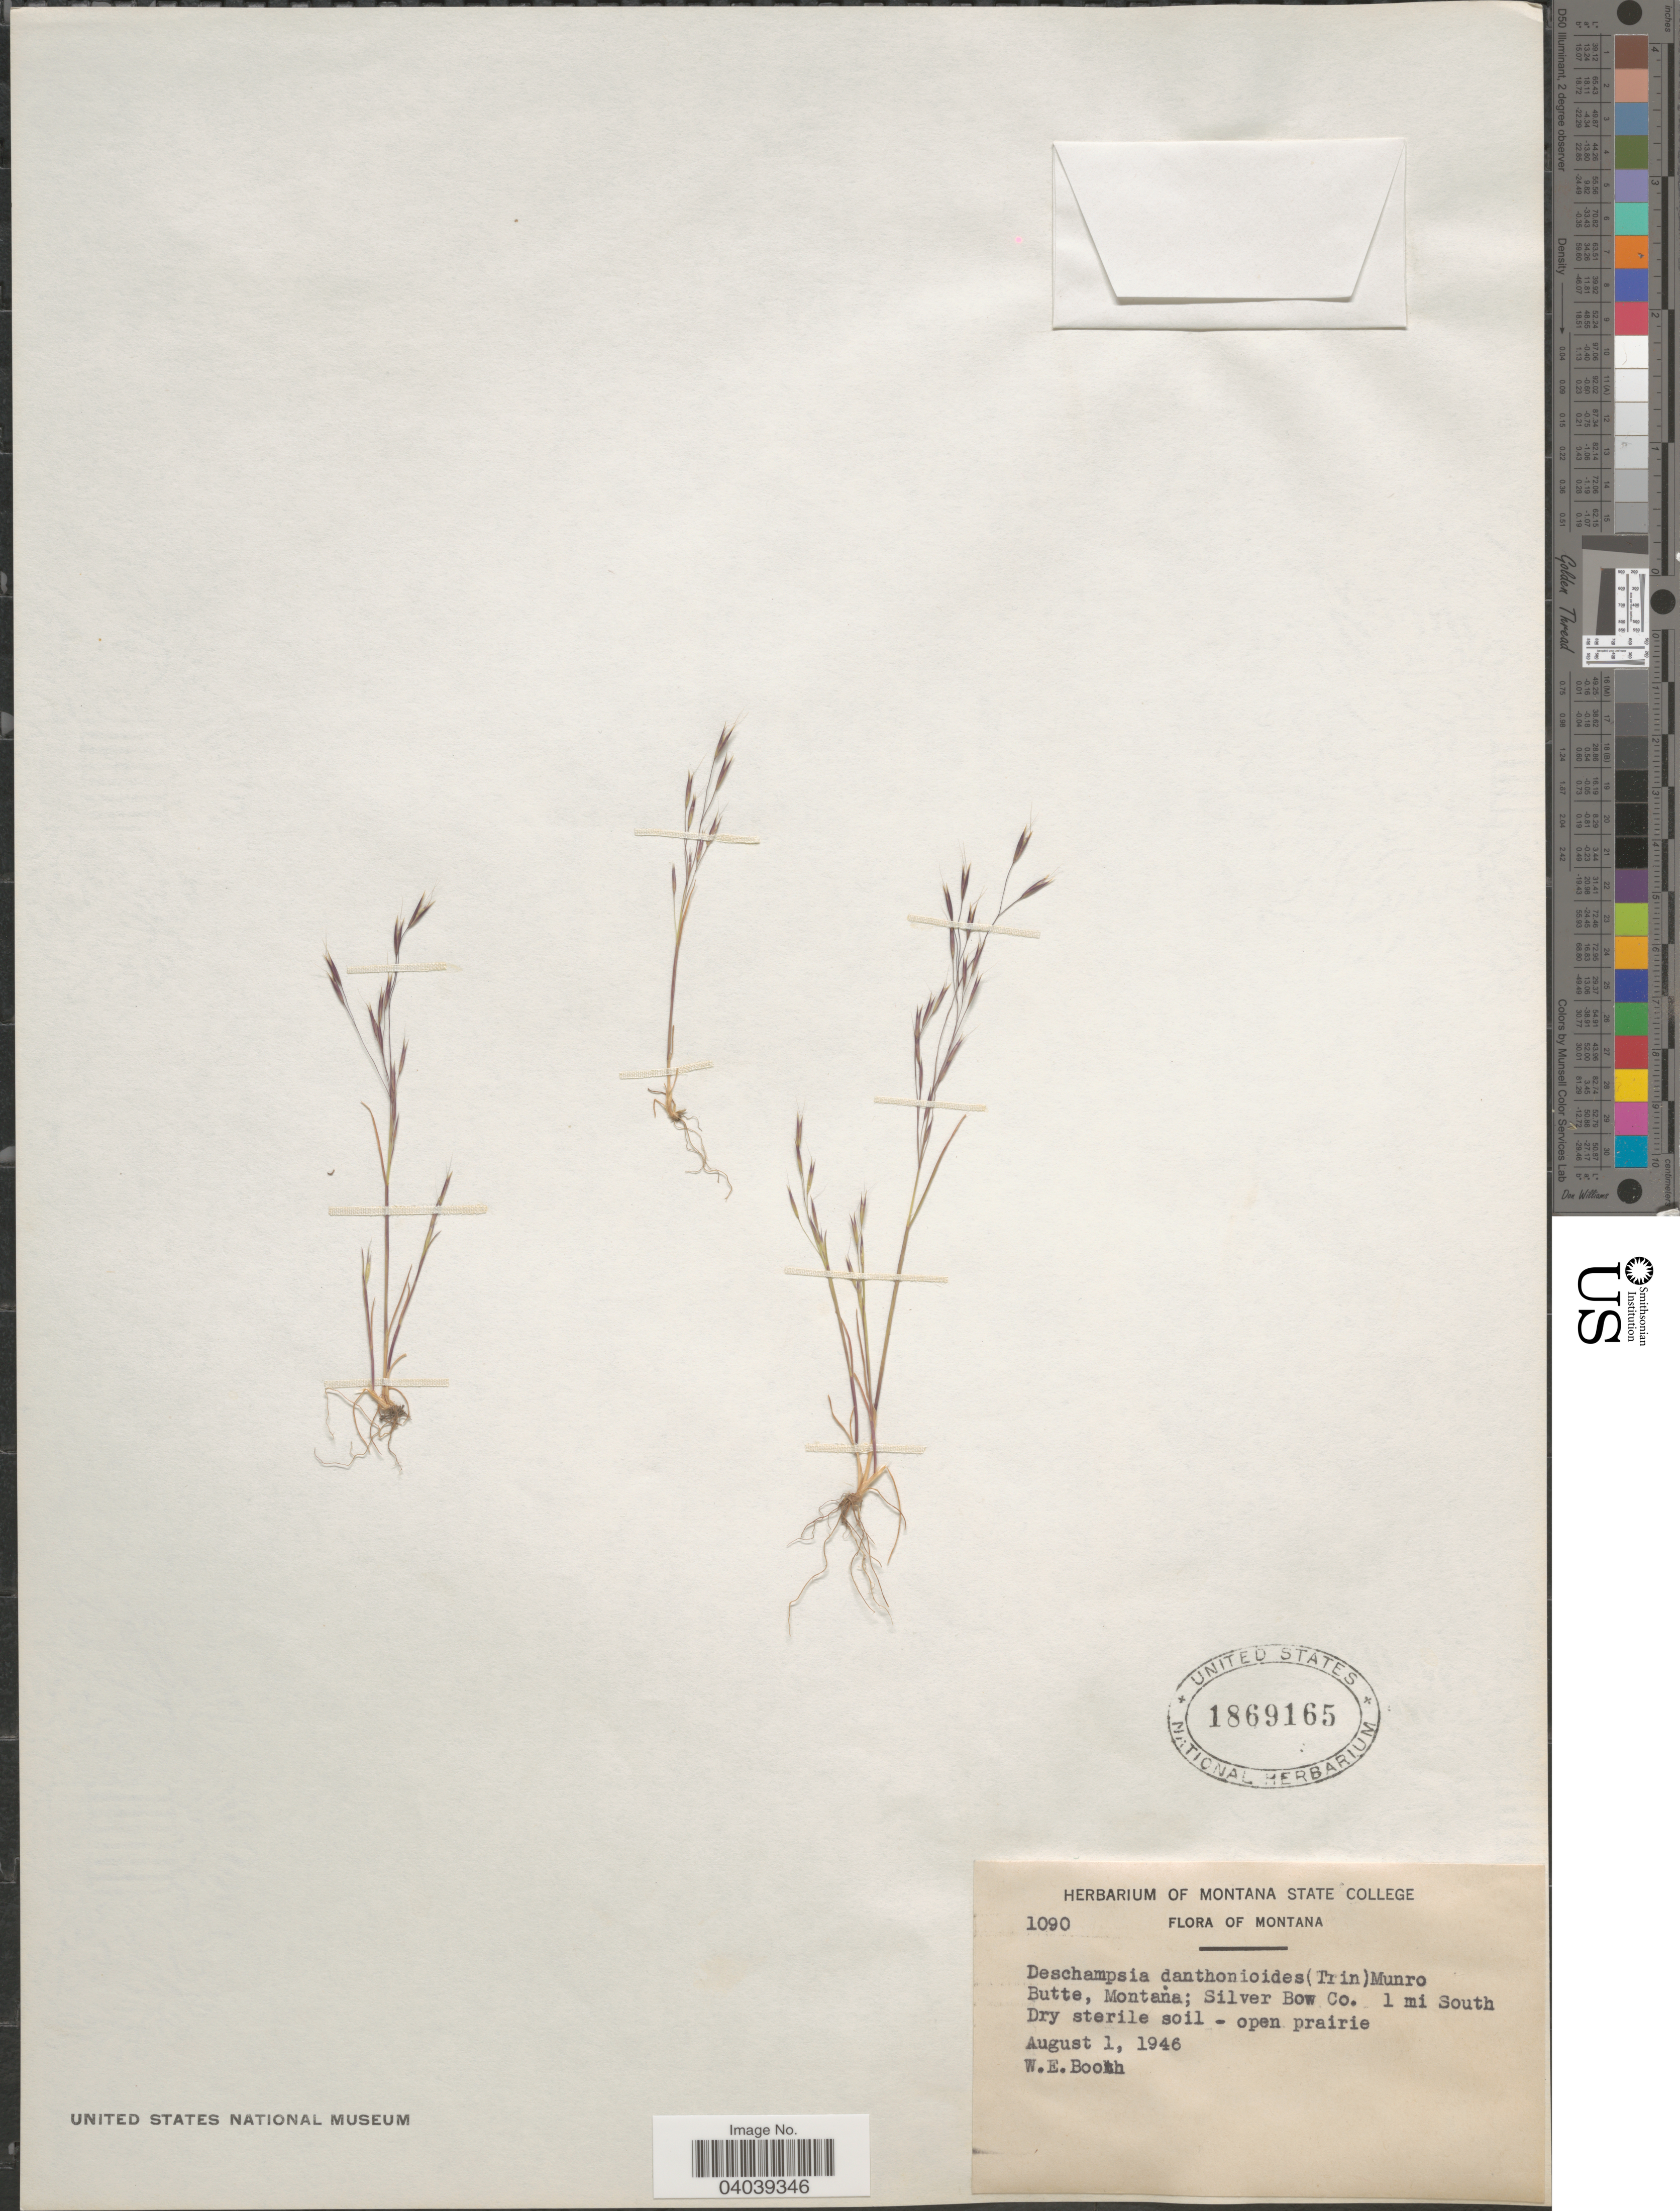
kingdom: Plantae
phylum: Tracheophyta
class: Liliopsida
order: Poales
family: Poaceae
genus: Deschampsia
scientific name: Deschampsia danthonioides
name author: (Trin.) Munro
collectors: W. Booth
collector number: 1090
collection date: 1946-08-01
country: United States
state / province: Montana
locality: Butte, Montana; Silver Bow Co. 1 mi South.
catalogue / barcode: US 1869165